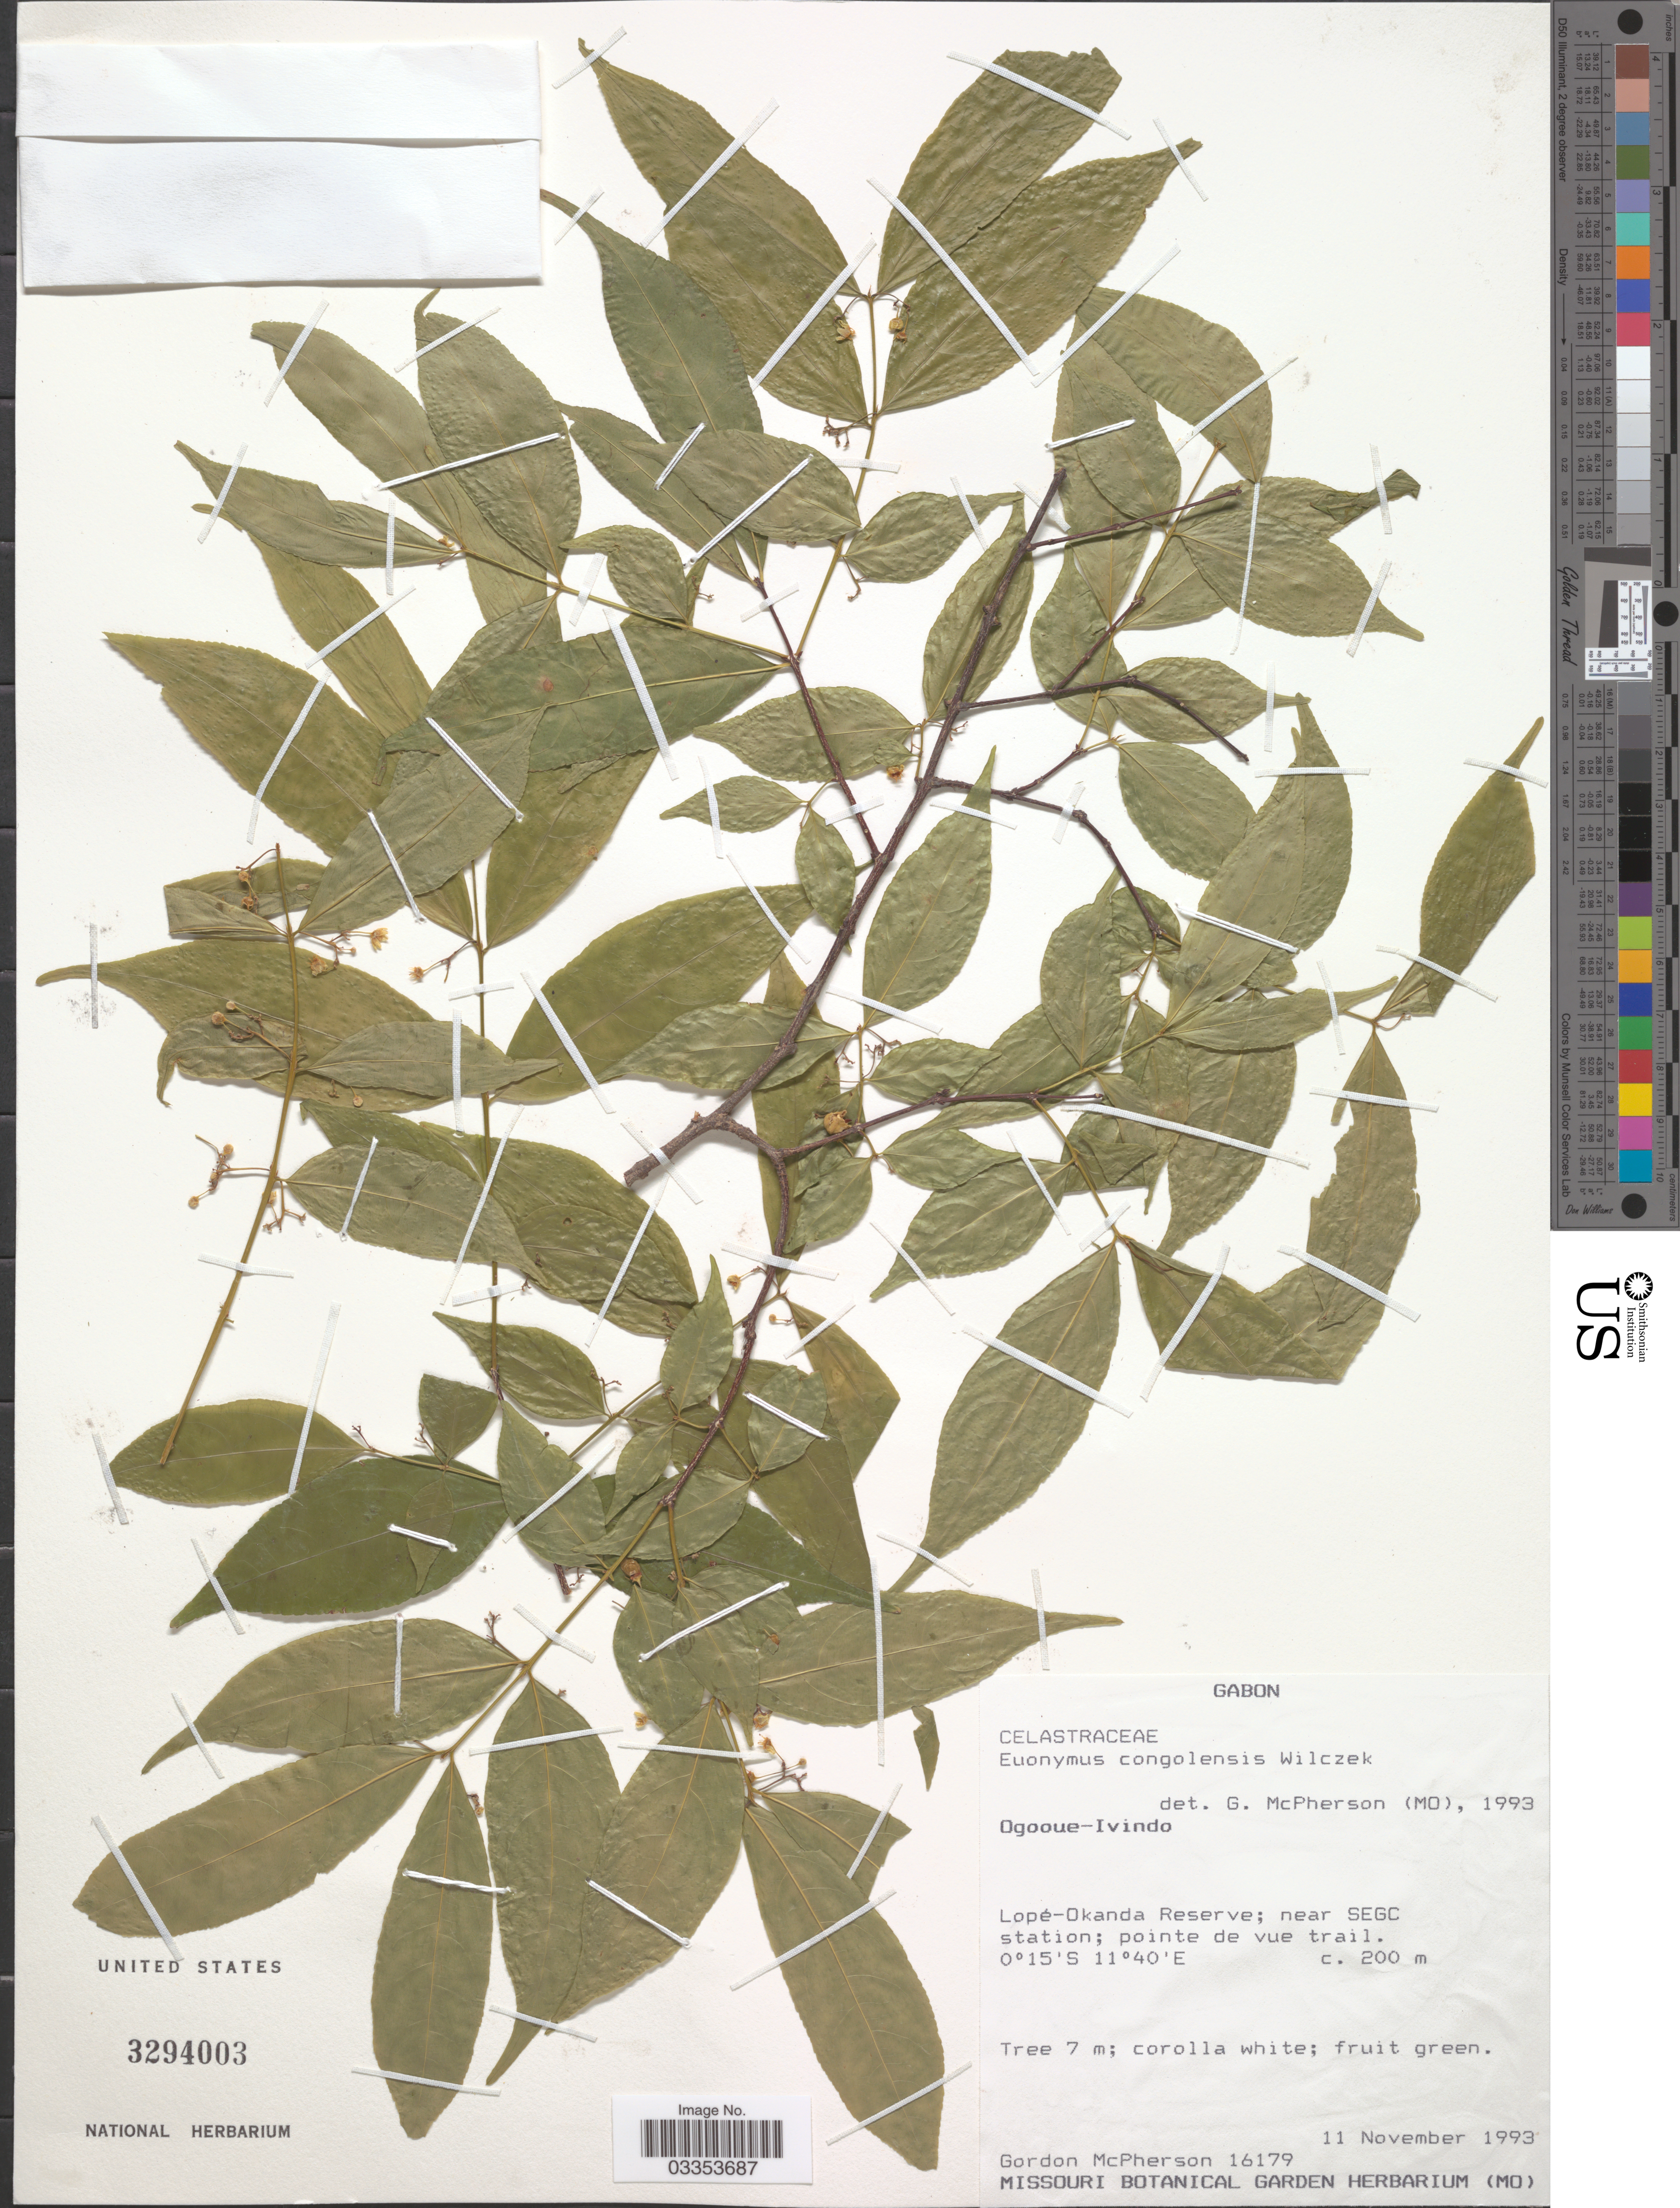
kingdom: Plantae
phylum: Tracheophyta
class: Magnoliopsida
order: Celastrales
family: Celastraceae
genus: Wilczekra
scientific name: Wilczekra congolensis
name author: (R. Wilczek) Simmons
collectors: G. D. McPherson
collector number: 16179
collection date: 1993-10-11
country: Gabon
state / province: Ogooue-Ivindo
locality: Lopé-Okanda Reserve; near SEGC station; pointe de vue trail.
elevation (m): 200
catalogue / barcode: US 3294003